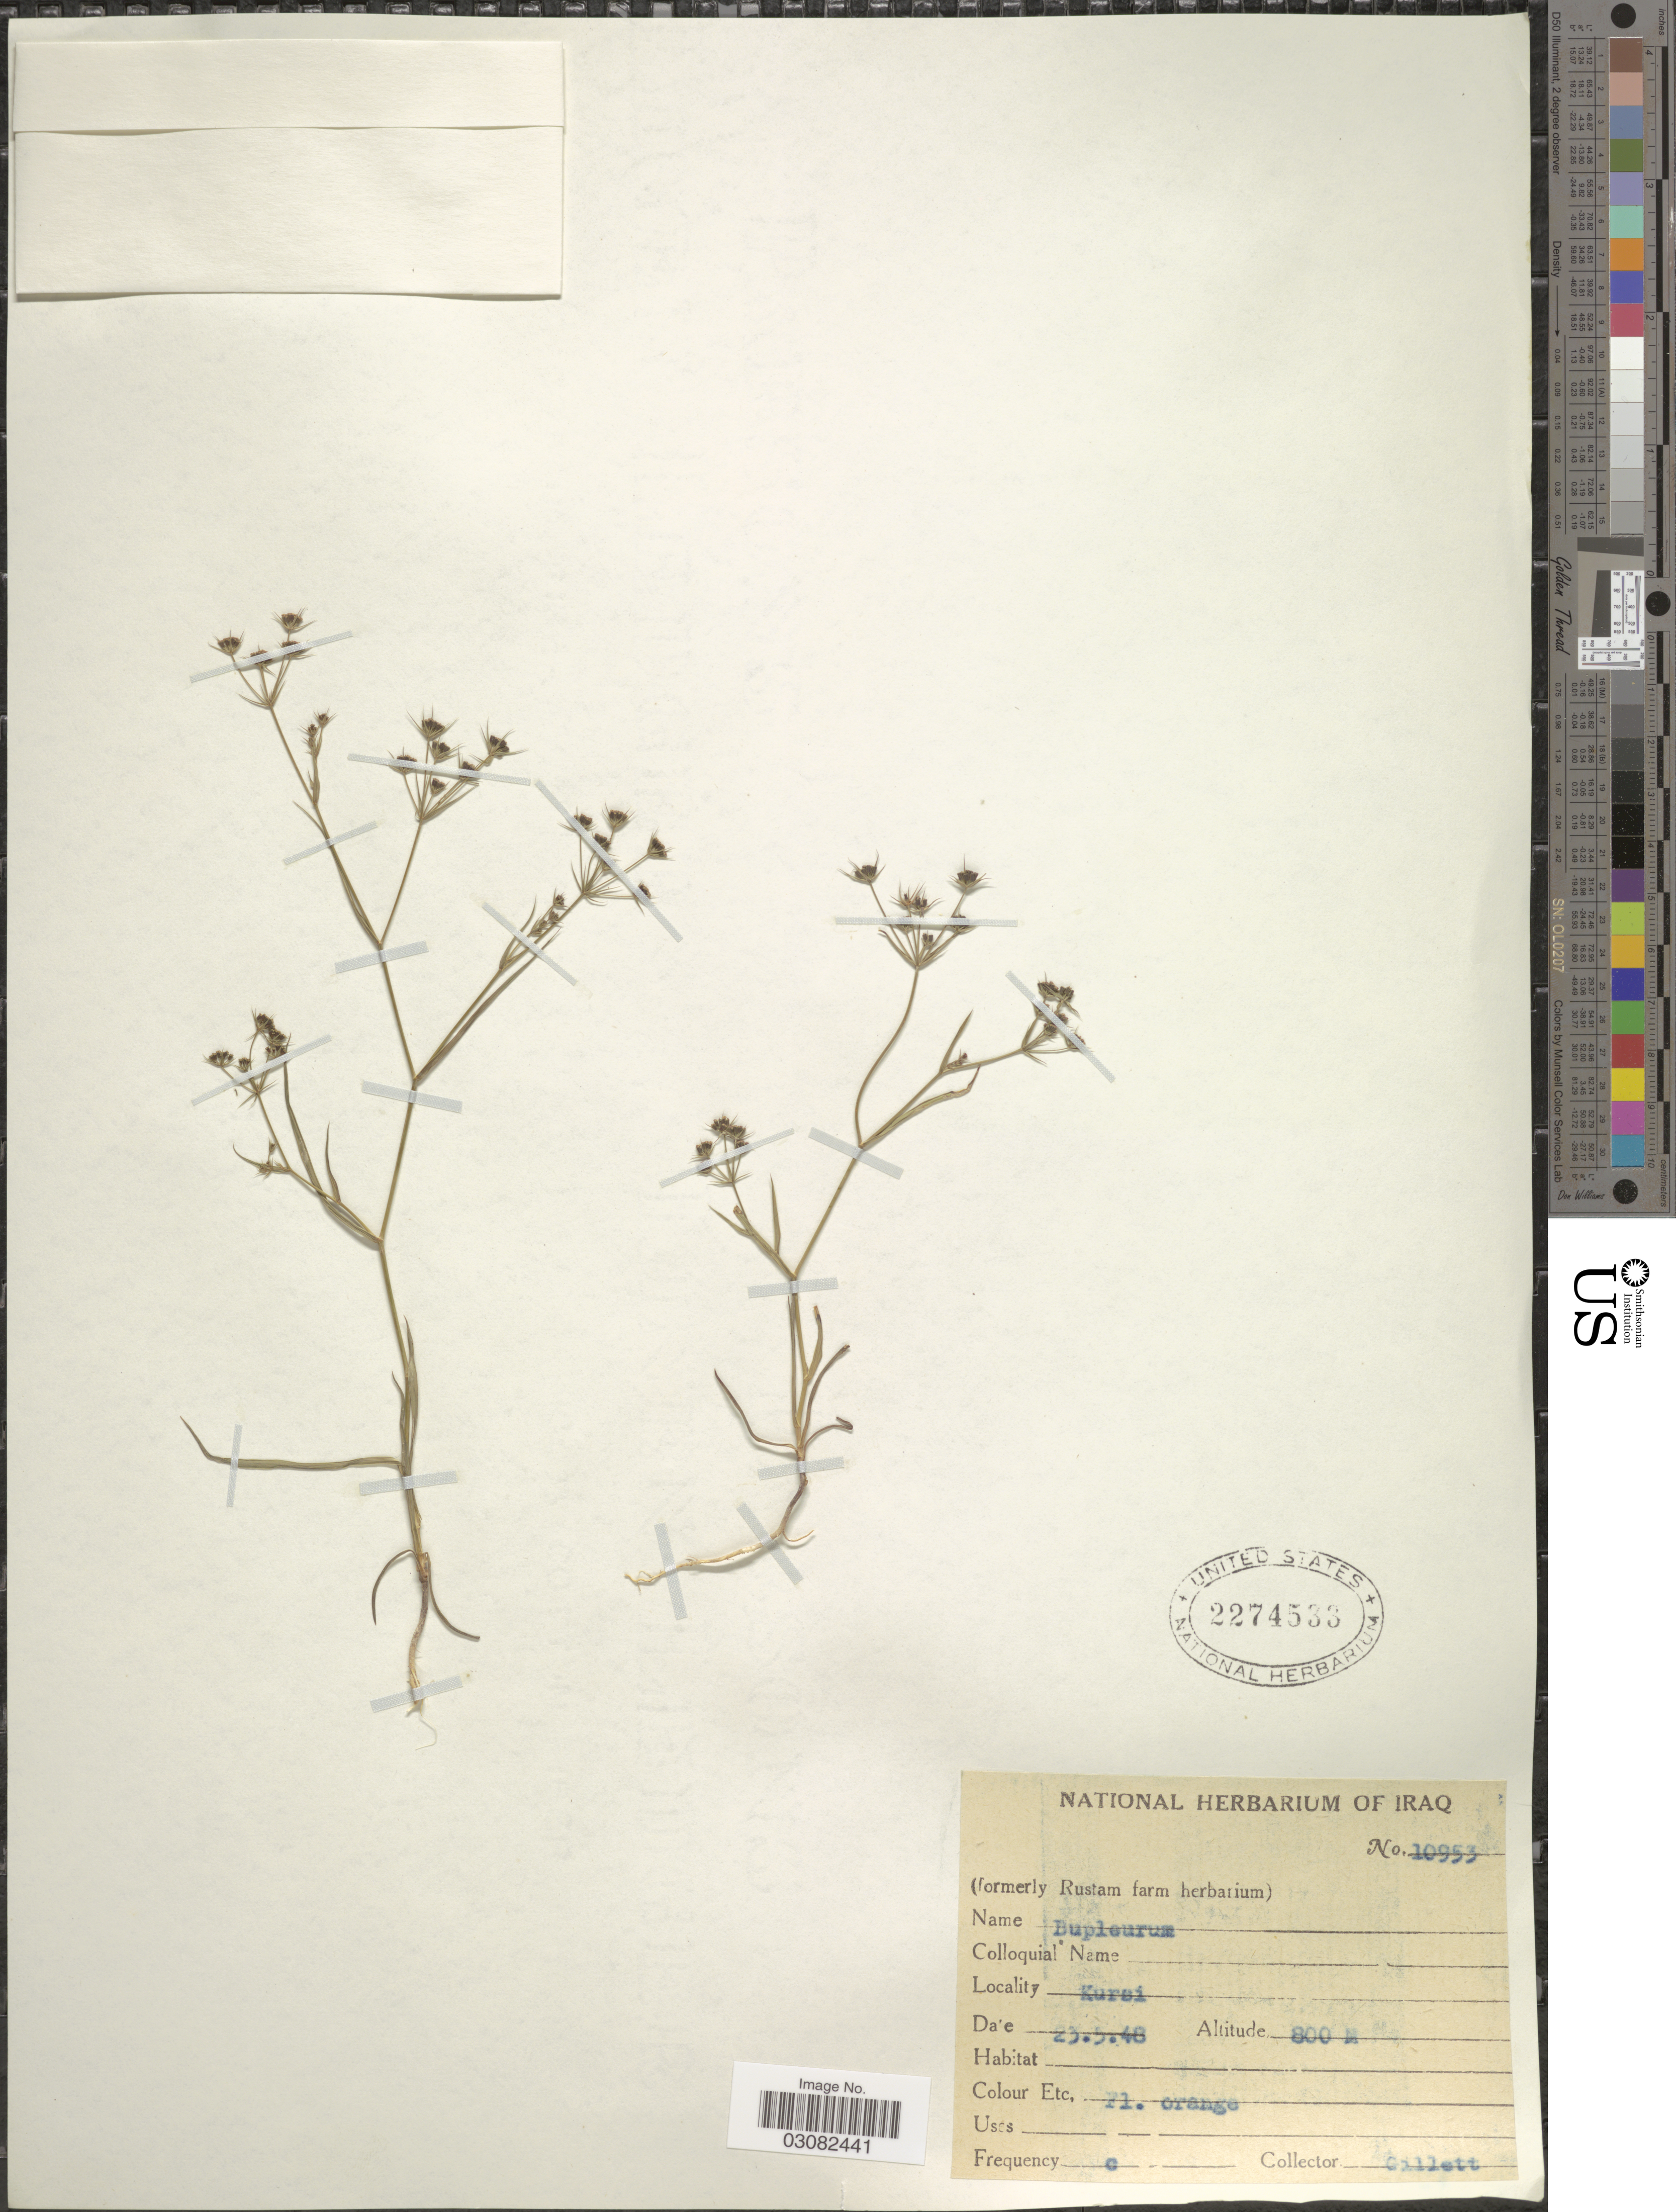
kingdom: Plantae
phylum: Tracheophyta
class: Magnoliopsida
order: Apiales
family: Apiaceae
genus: Bupleurum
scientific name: Bupleurum sp.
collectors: Gillett, --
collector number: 10953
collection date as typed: Transcribed d/m/y: 23/5/48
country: Iraq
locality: Kursi.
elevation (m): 800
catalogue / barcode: US 2274533